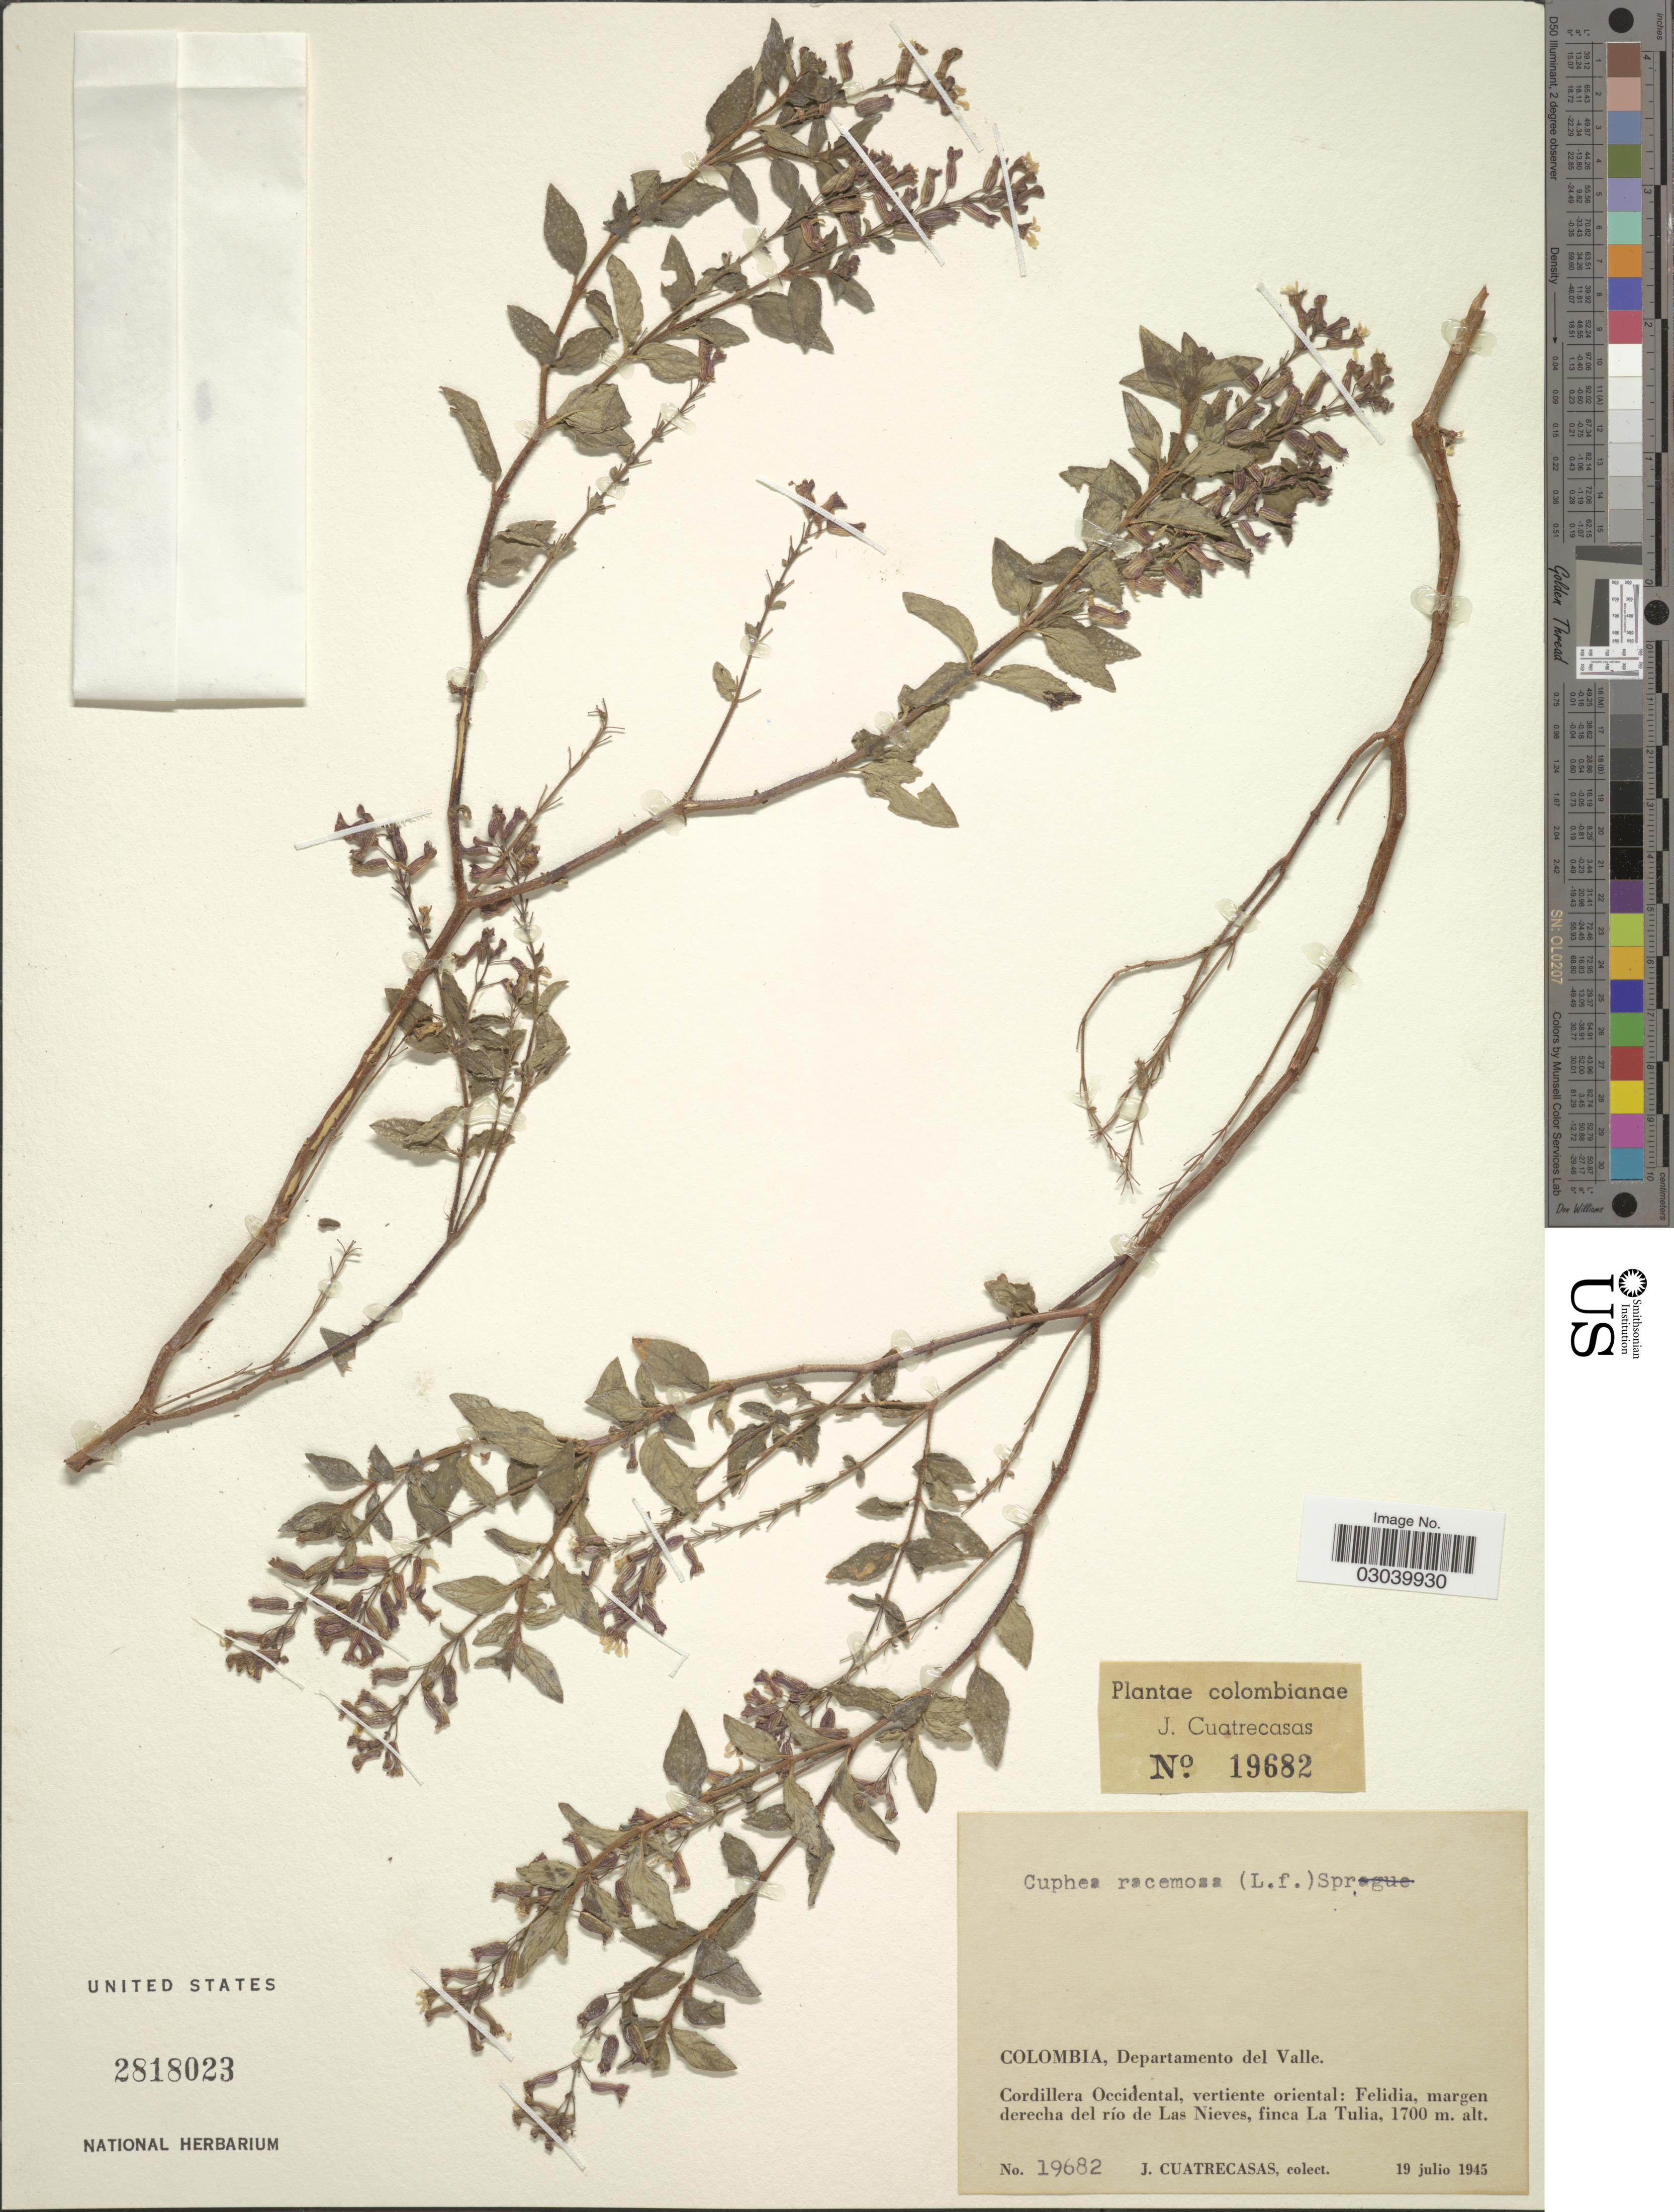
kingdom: Plantae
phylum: Tracheophyta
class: Magnoliopsida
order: Myrtales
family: Lythraceae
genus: Cuphea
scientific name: Cuphea racemosa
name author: (L. f.) Spreng.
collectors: J. Cuatrecasas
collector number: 19682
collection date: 1945-07-19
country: Colombia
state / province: Valle del Cauca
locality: Departamento del Valle. Cordillera Occidental, vertiente oriental: Felidia, margen derecha del río de Las Nieves, finca La Tulia.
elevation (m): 1700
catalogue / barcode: US 2818023